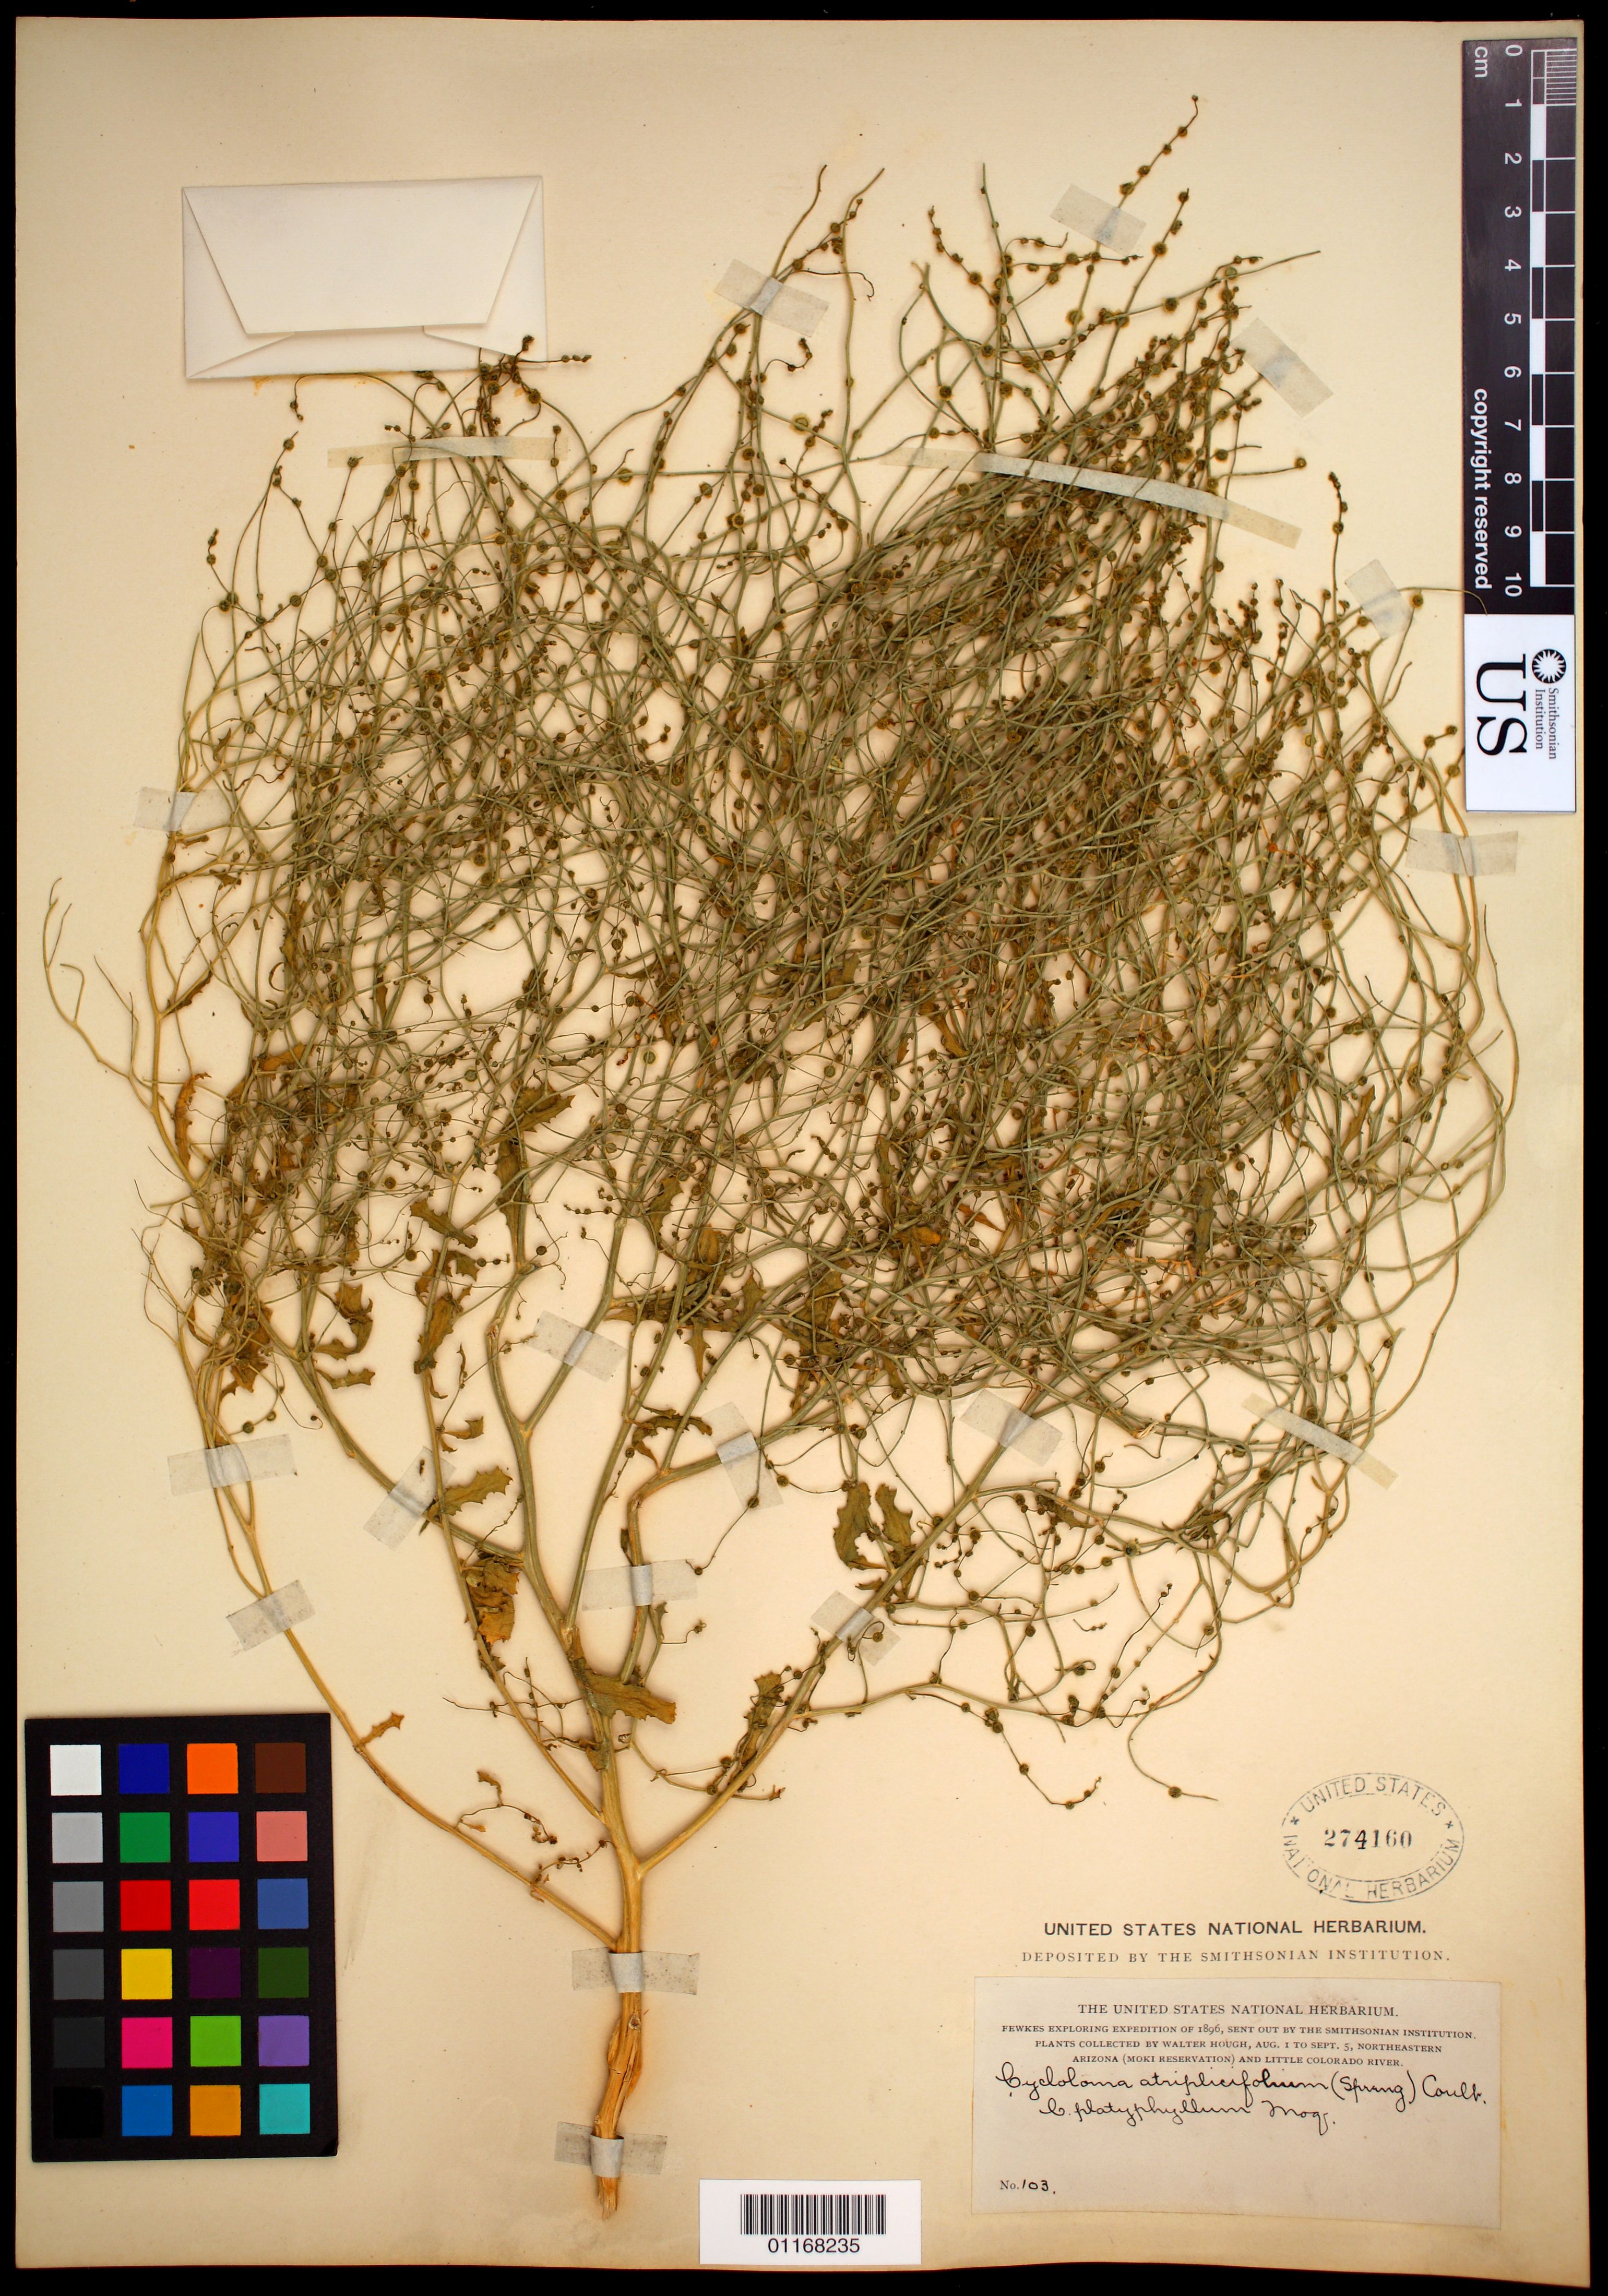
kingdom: Plantae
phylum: Tracheophyta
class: Magnoliopsida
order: Caryophyllales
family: Amaranthaceae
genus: Dysphania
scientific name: Dysphania atriplicifolia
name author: (Spreng.) G. Kadereit et al.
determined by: U.S. National Herbarium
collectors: W. Hough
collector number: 103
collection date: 1896-08-01/1896-09-05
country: United States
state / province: Arizona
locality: Northeastern Arizona (Moki Reservation) and Little Colorado River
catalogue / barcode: US 274160